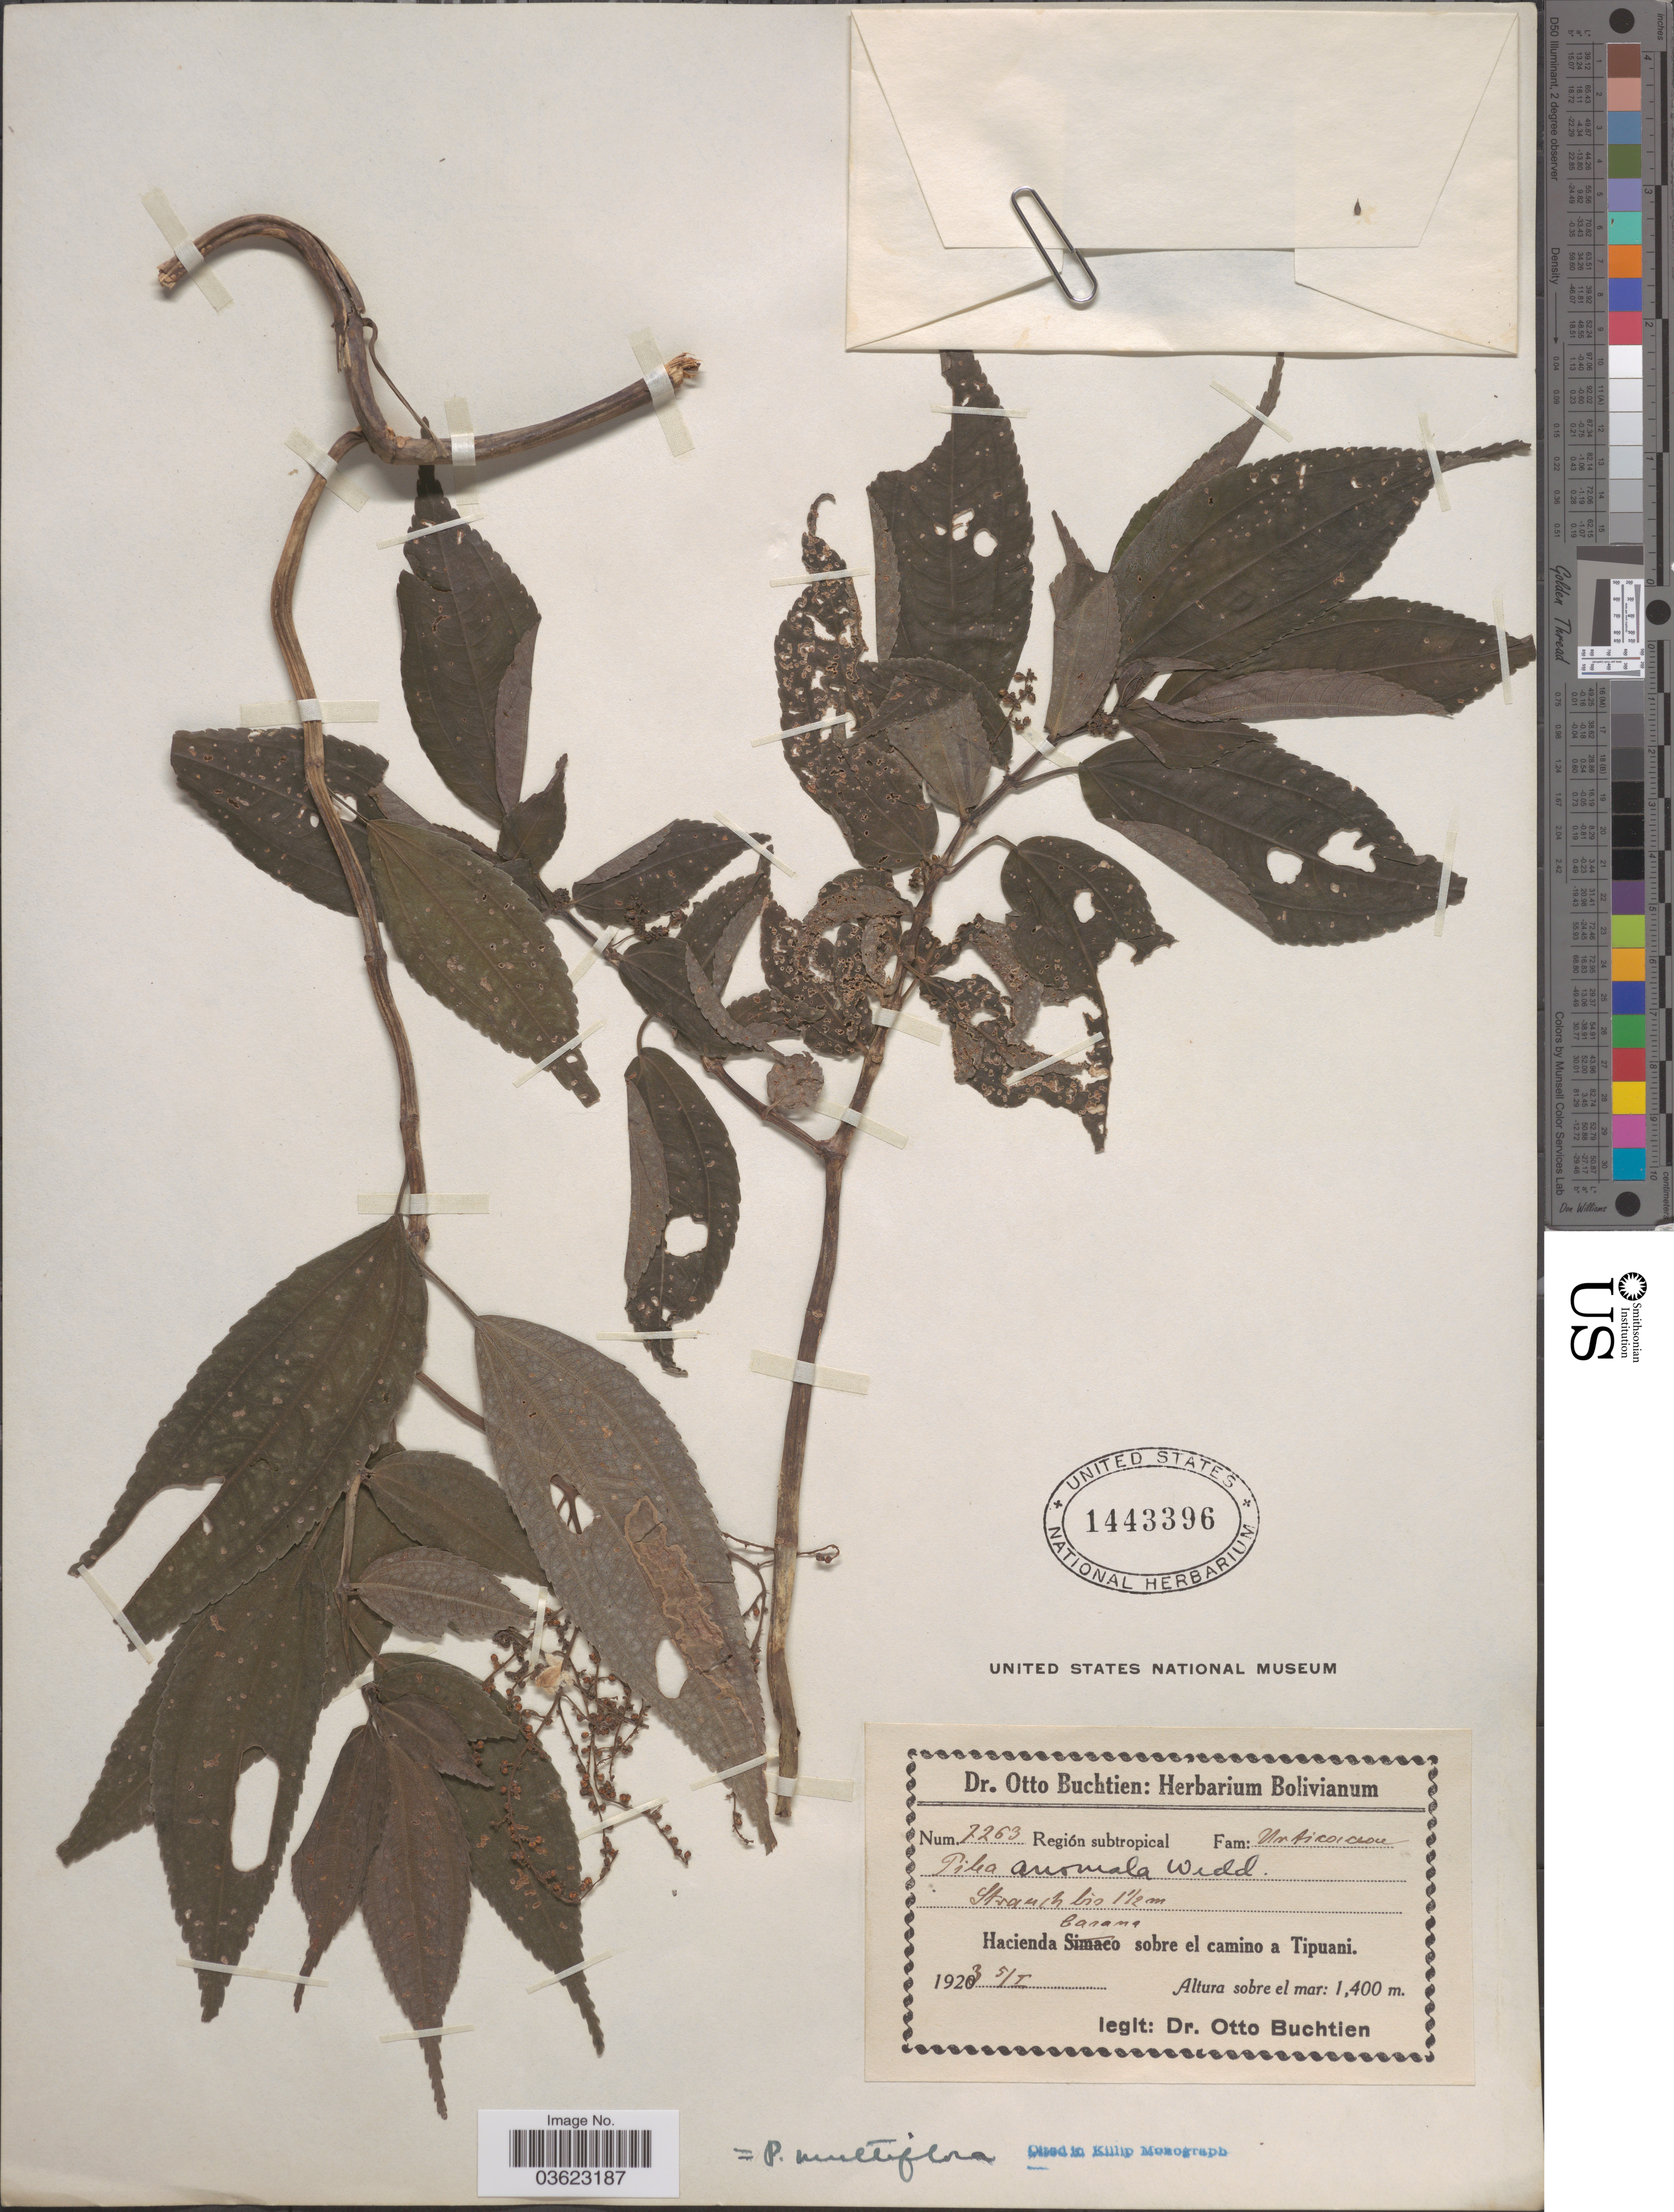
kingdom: Plantae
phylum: Tracheophyta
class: Magnoliopsida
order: Rosales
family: Urticaceae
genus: Pilea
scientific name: Pilea anomala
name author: Wedd.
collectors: O. Buchtien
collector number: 7263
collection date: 1923-01-05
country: Bolivia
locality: Región subtropical. Hacienda Banana sobre el camino a Tipuani.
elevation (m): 1400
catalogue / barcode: US 1443396